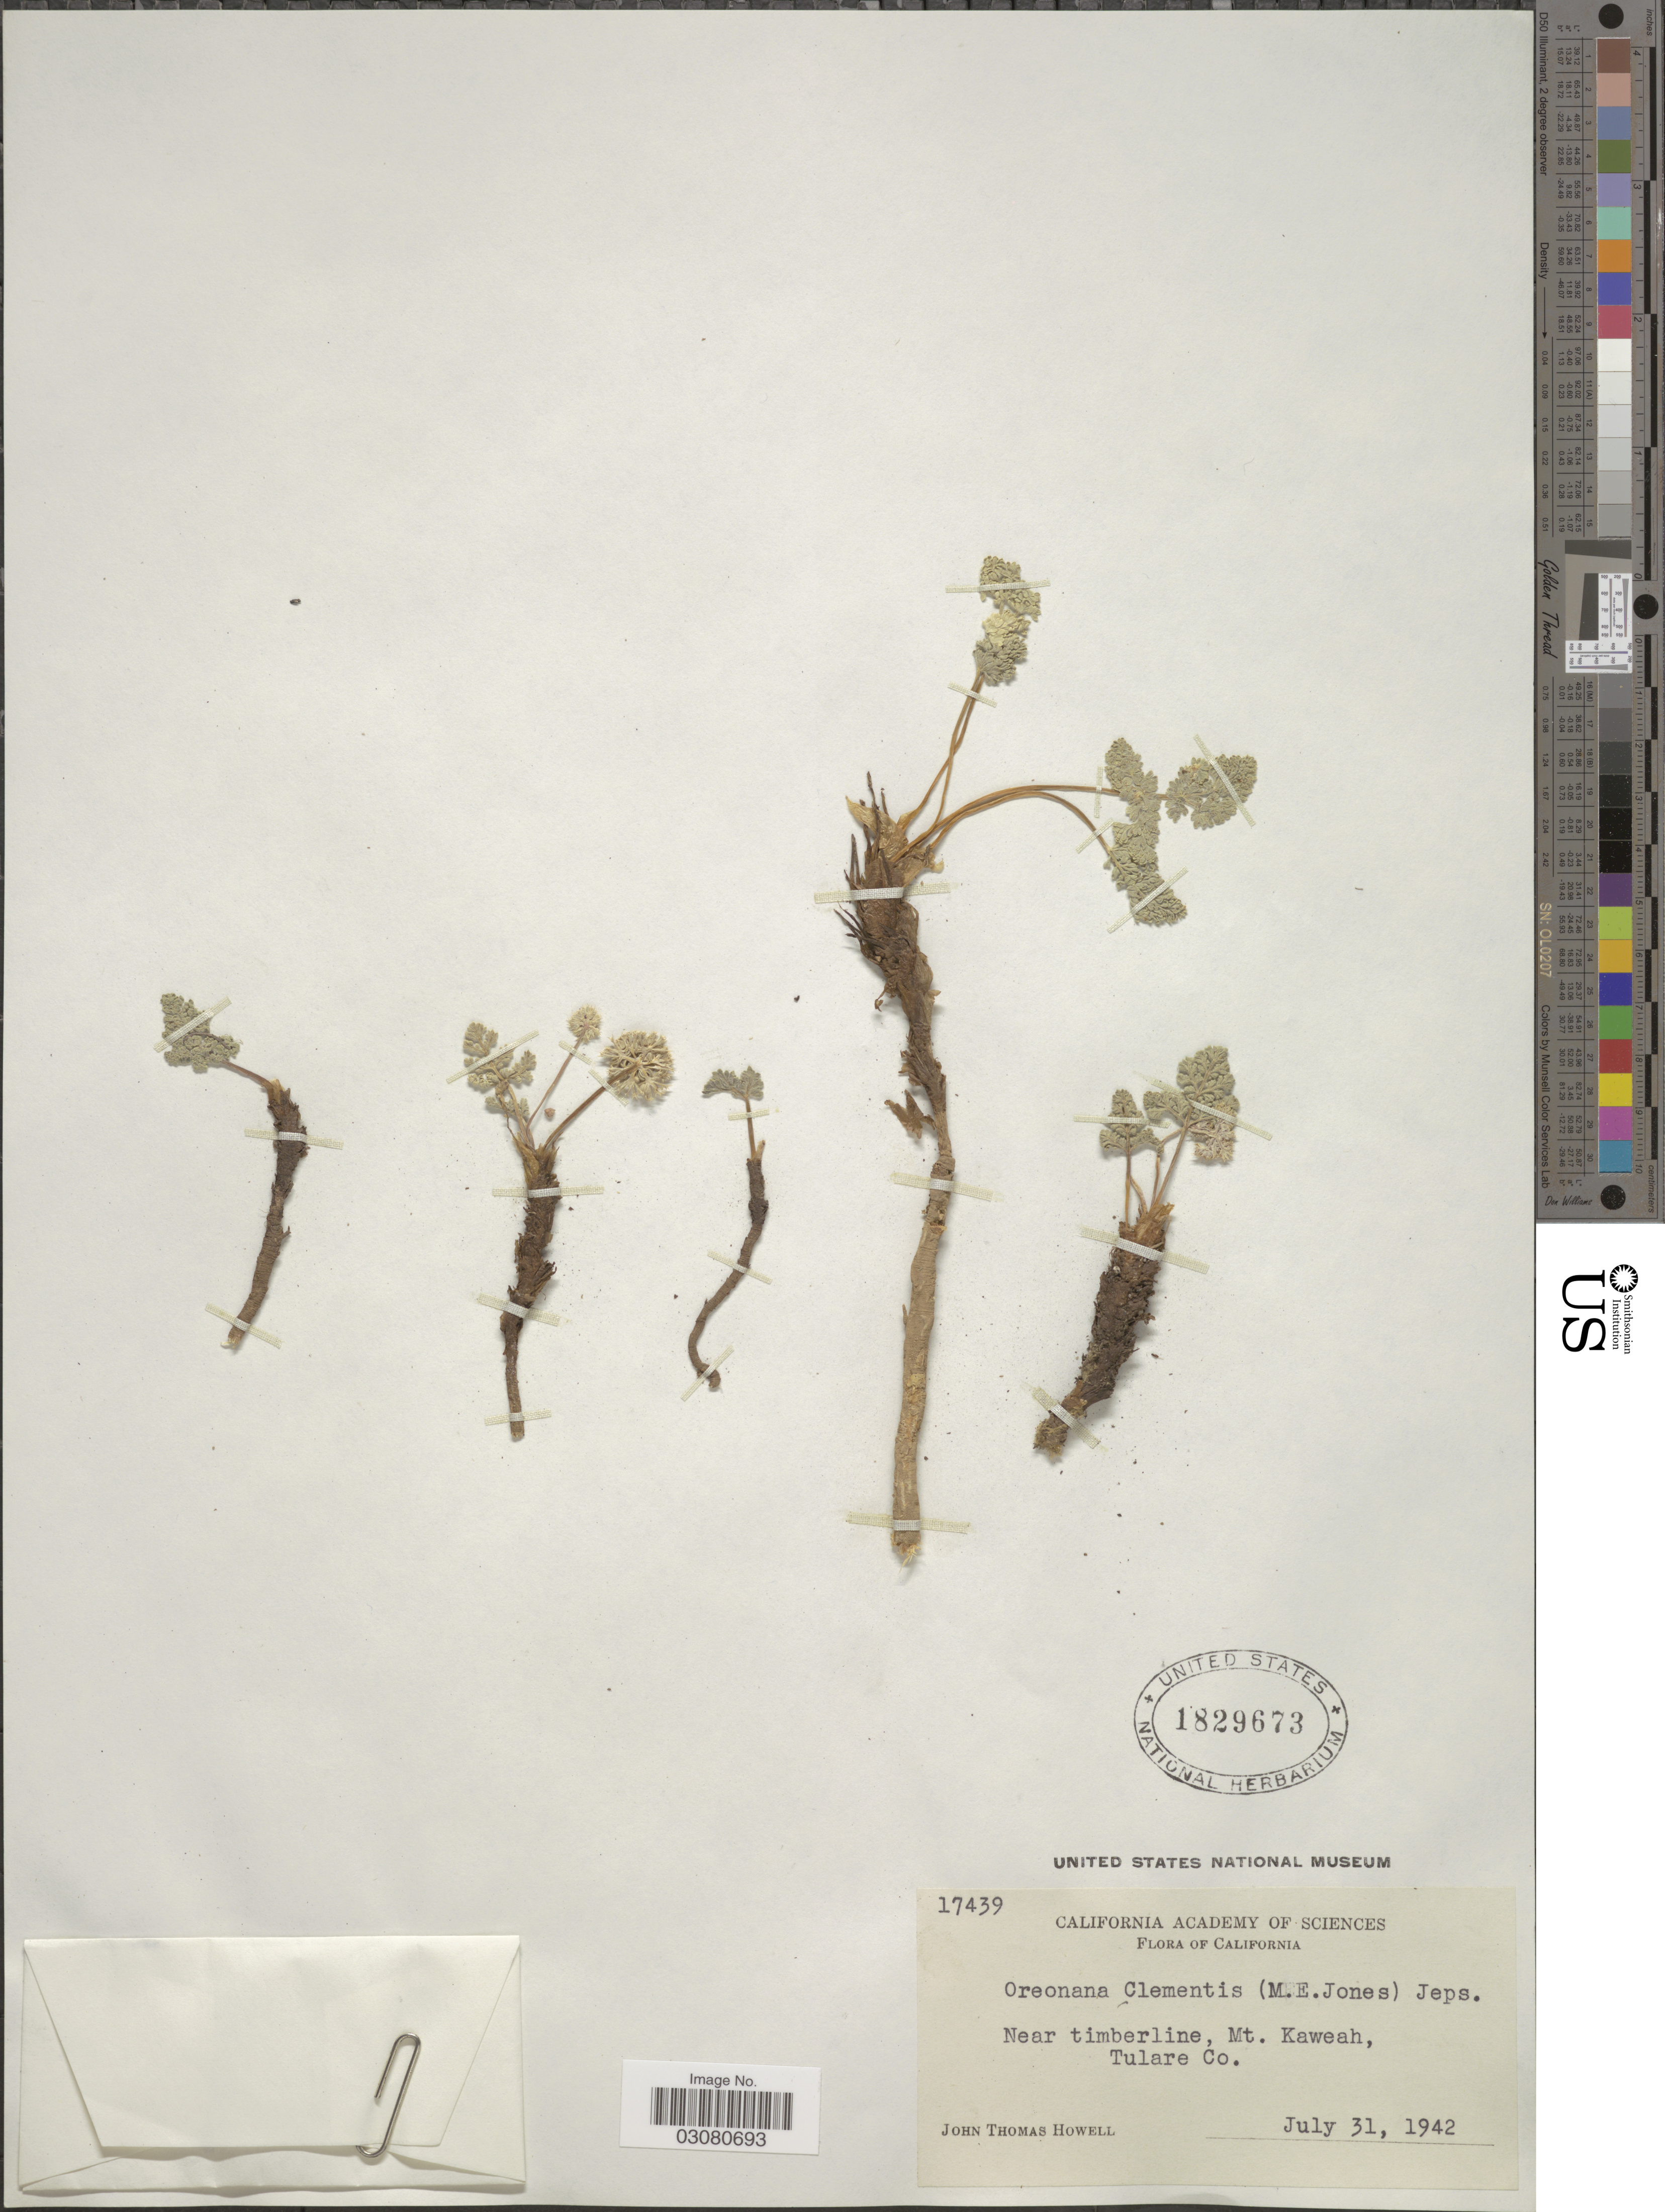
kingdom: Plantae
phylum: Tracheophyta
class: Magnoliopsida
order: Apiales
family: Apiaceae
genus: Oreonana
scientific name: Oreonana clementis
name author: (M.E. Jones) Jeps.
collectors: J. T. Howell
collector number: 17439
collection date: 1942-07-31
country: United States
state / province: California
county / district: Tulare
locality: Near timberline, Mt. Kaweah, Tulare Co.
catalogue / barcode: US 1829673